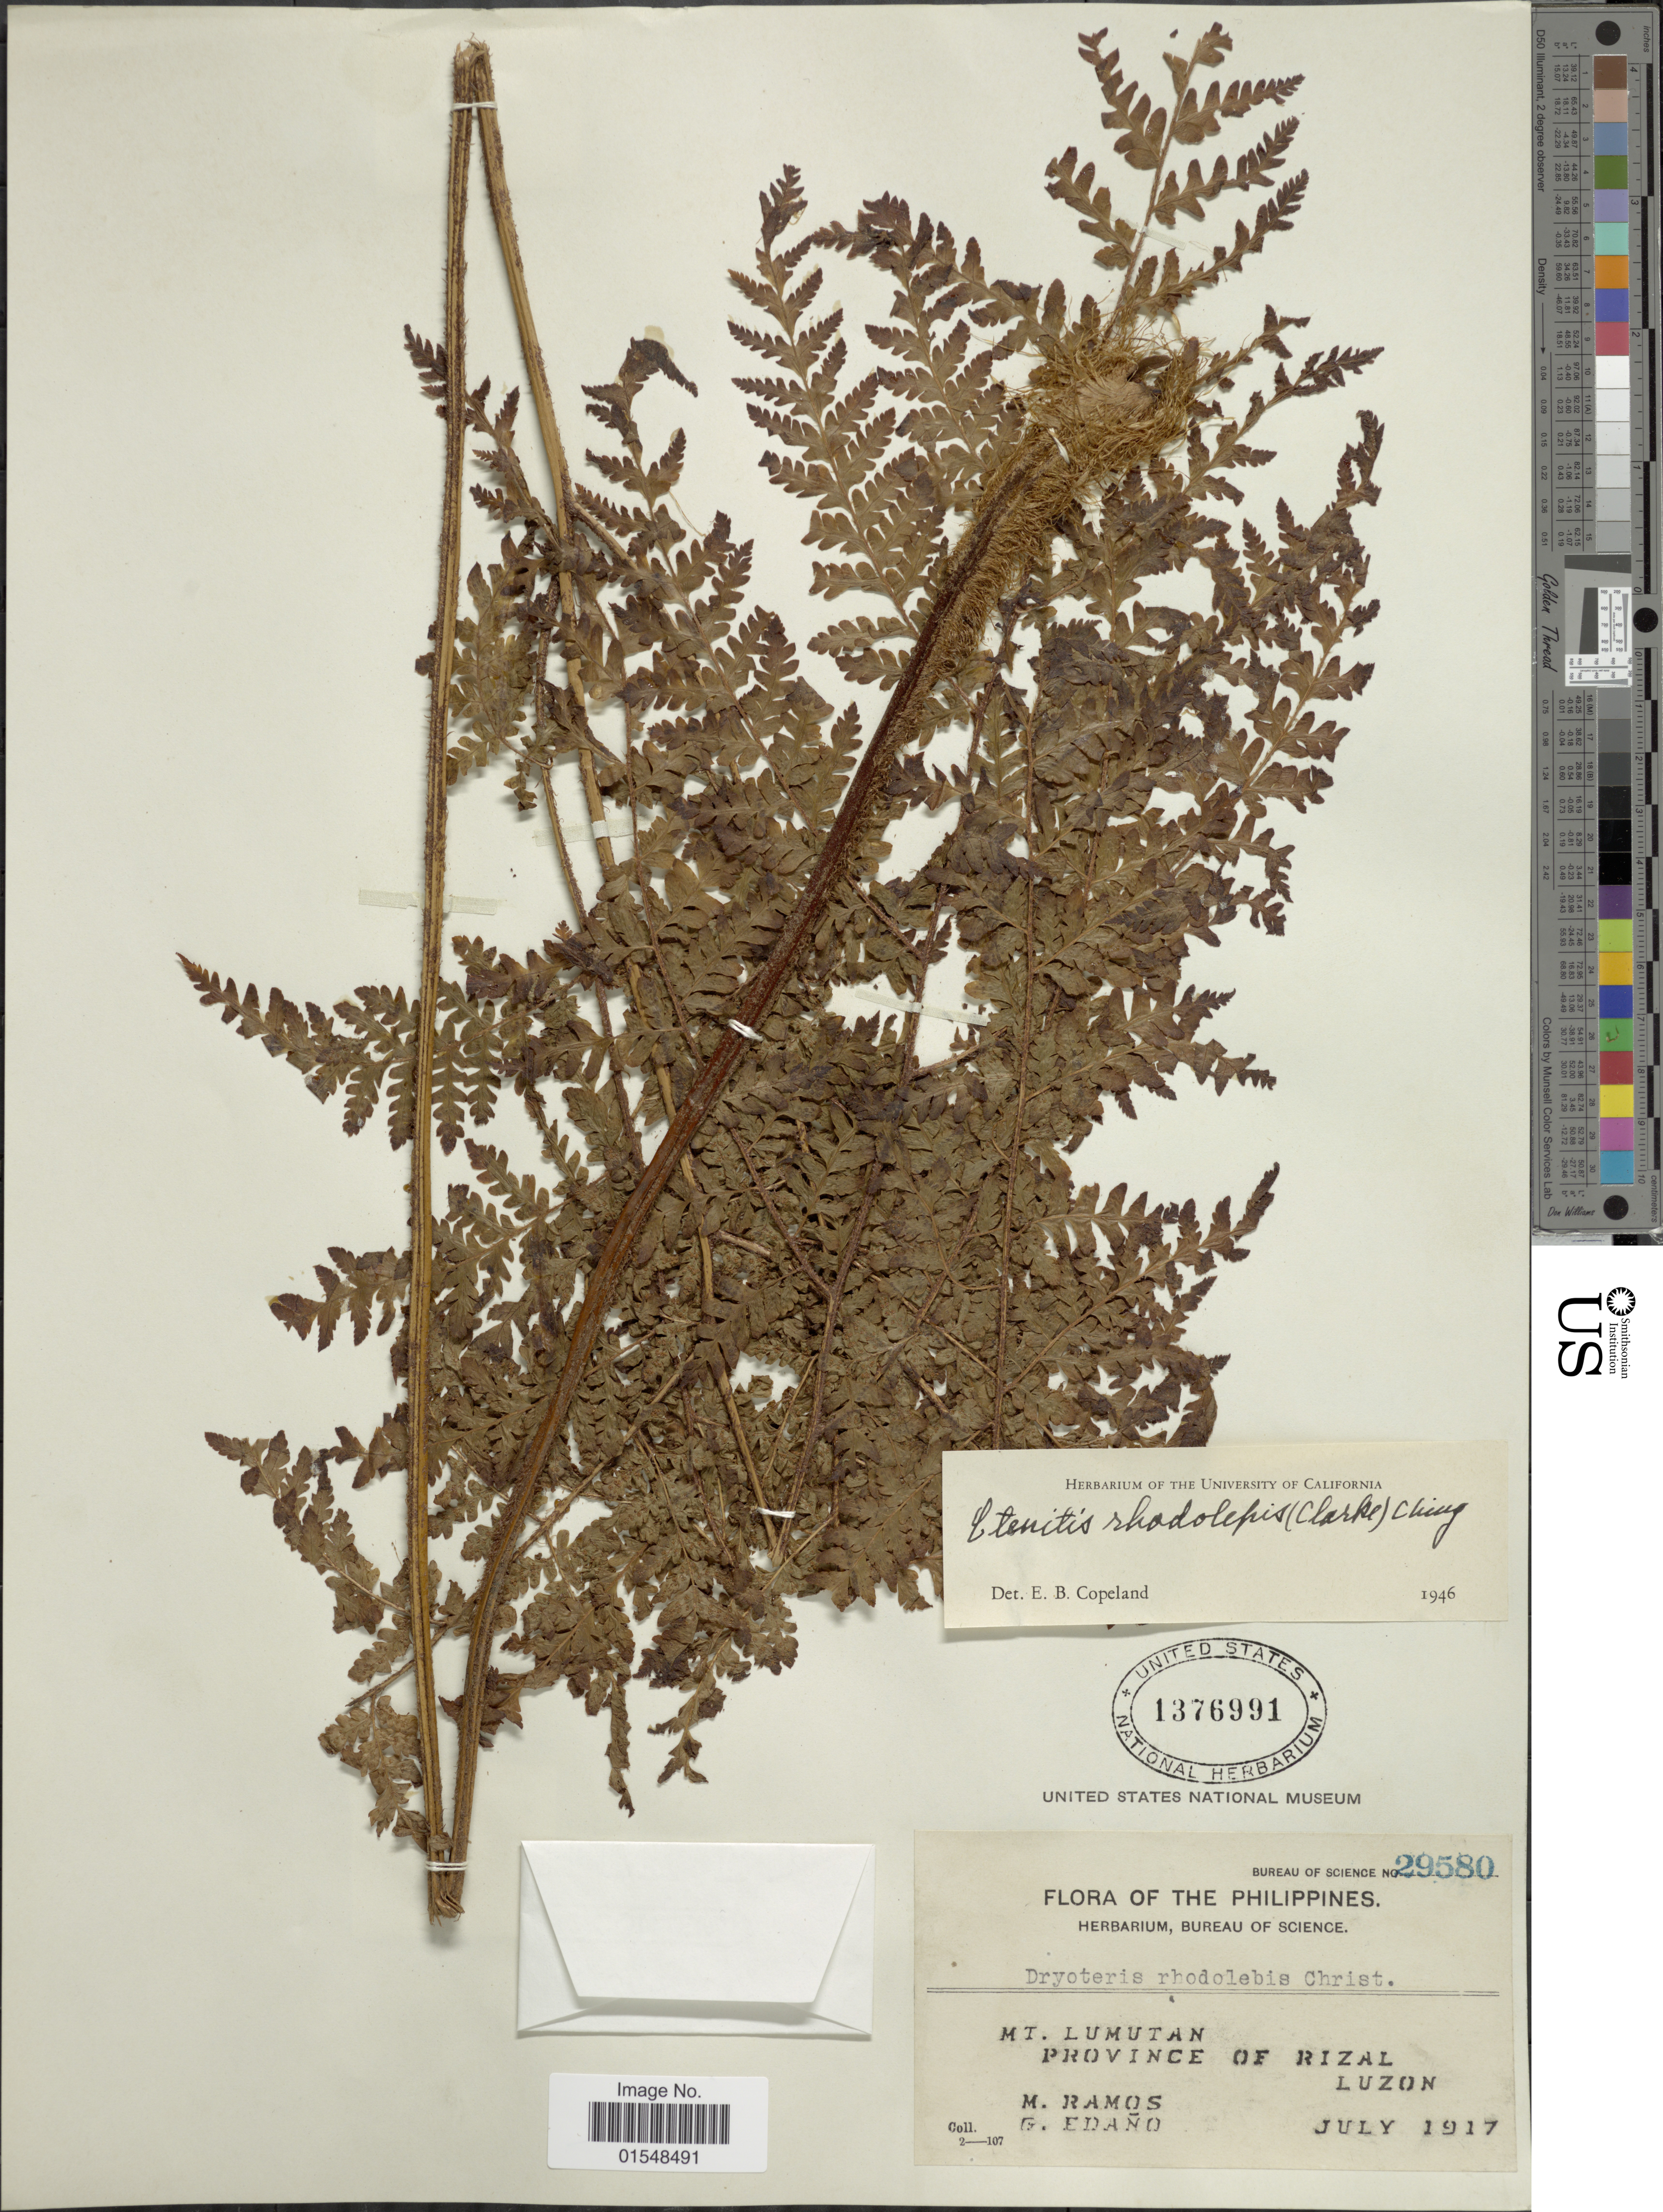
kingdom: Plantae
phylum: Tracheophyta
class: Polypodiopsida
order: Polypodiales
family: Dryopteridaceae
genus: Ctenitis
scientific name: Ctenitis subglandulosa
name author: (Hance) Ching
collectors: M. Ramos & G. Edaño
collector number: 29580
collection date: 1917-07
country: Philippines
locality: Province of Rizal Luzon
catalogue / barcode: US 1376991